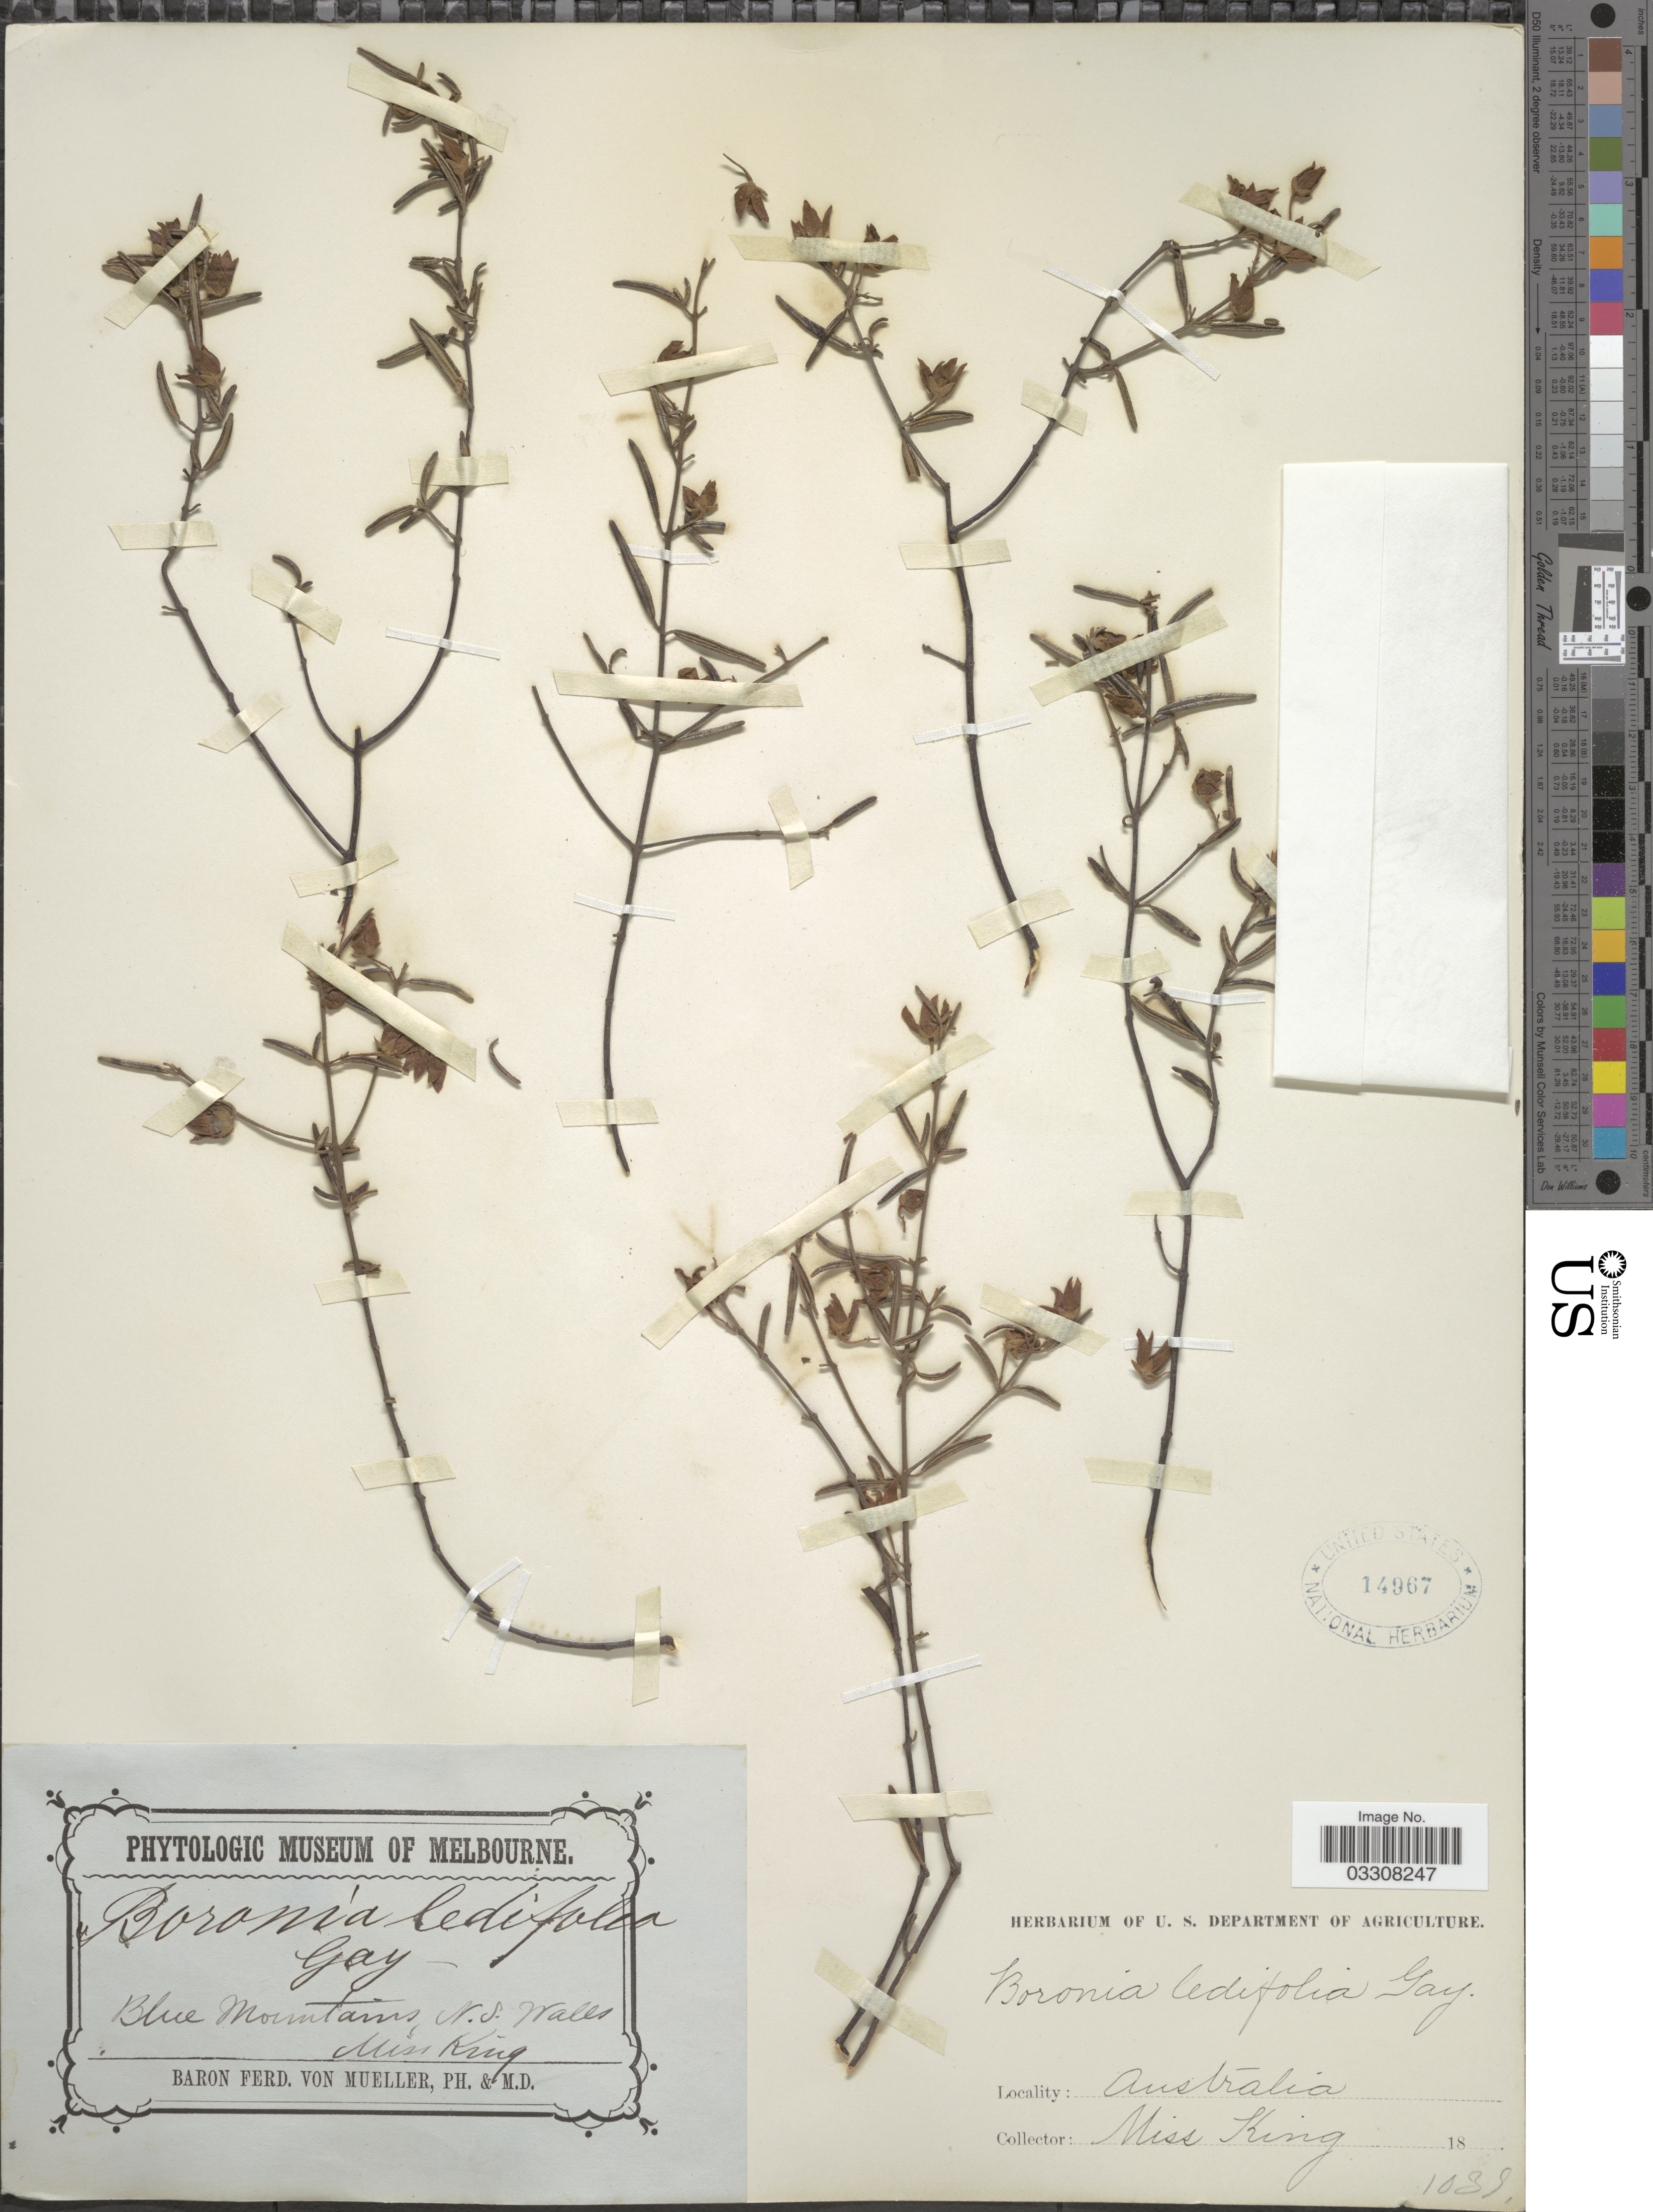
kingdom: Plantae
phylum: Tracheophyta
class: Magnoliopsida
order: Sapindales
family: Rutaceae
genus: Boronia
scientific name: Boronia ledifolia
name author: (Vent.) DC.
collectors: King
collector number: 1039*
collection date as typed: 18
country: Australia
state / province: New South Wales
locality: Blue Mountains.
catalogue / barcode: US 14967